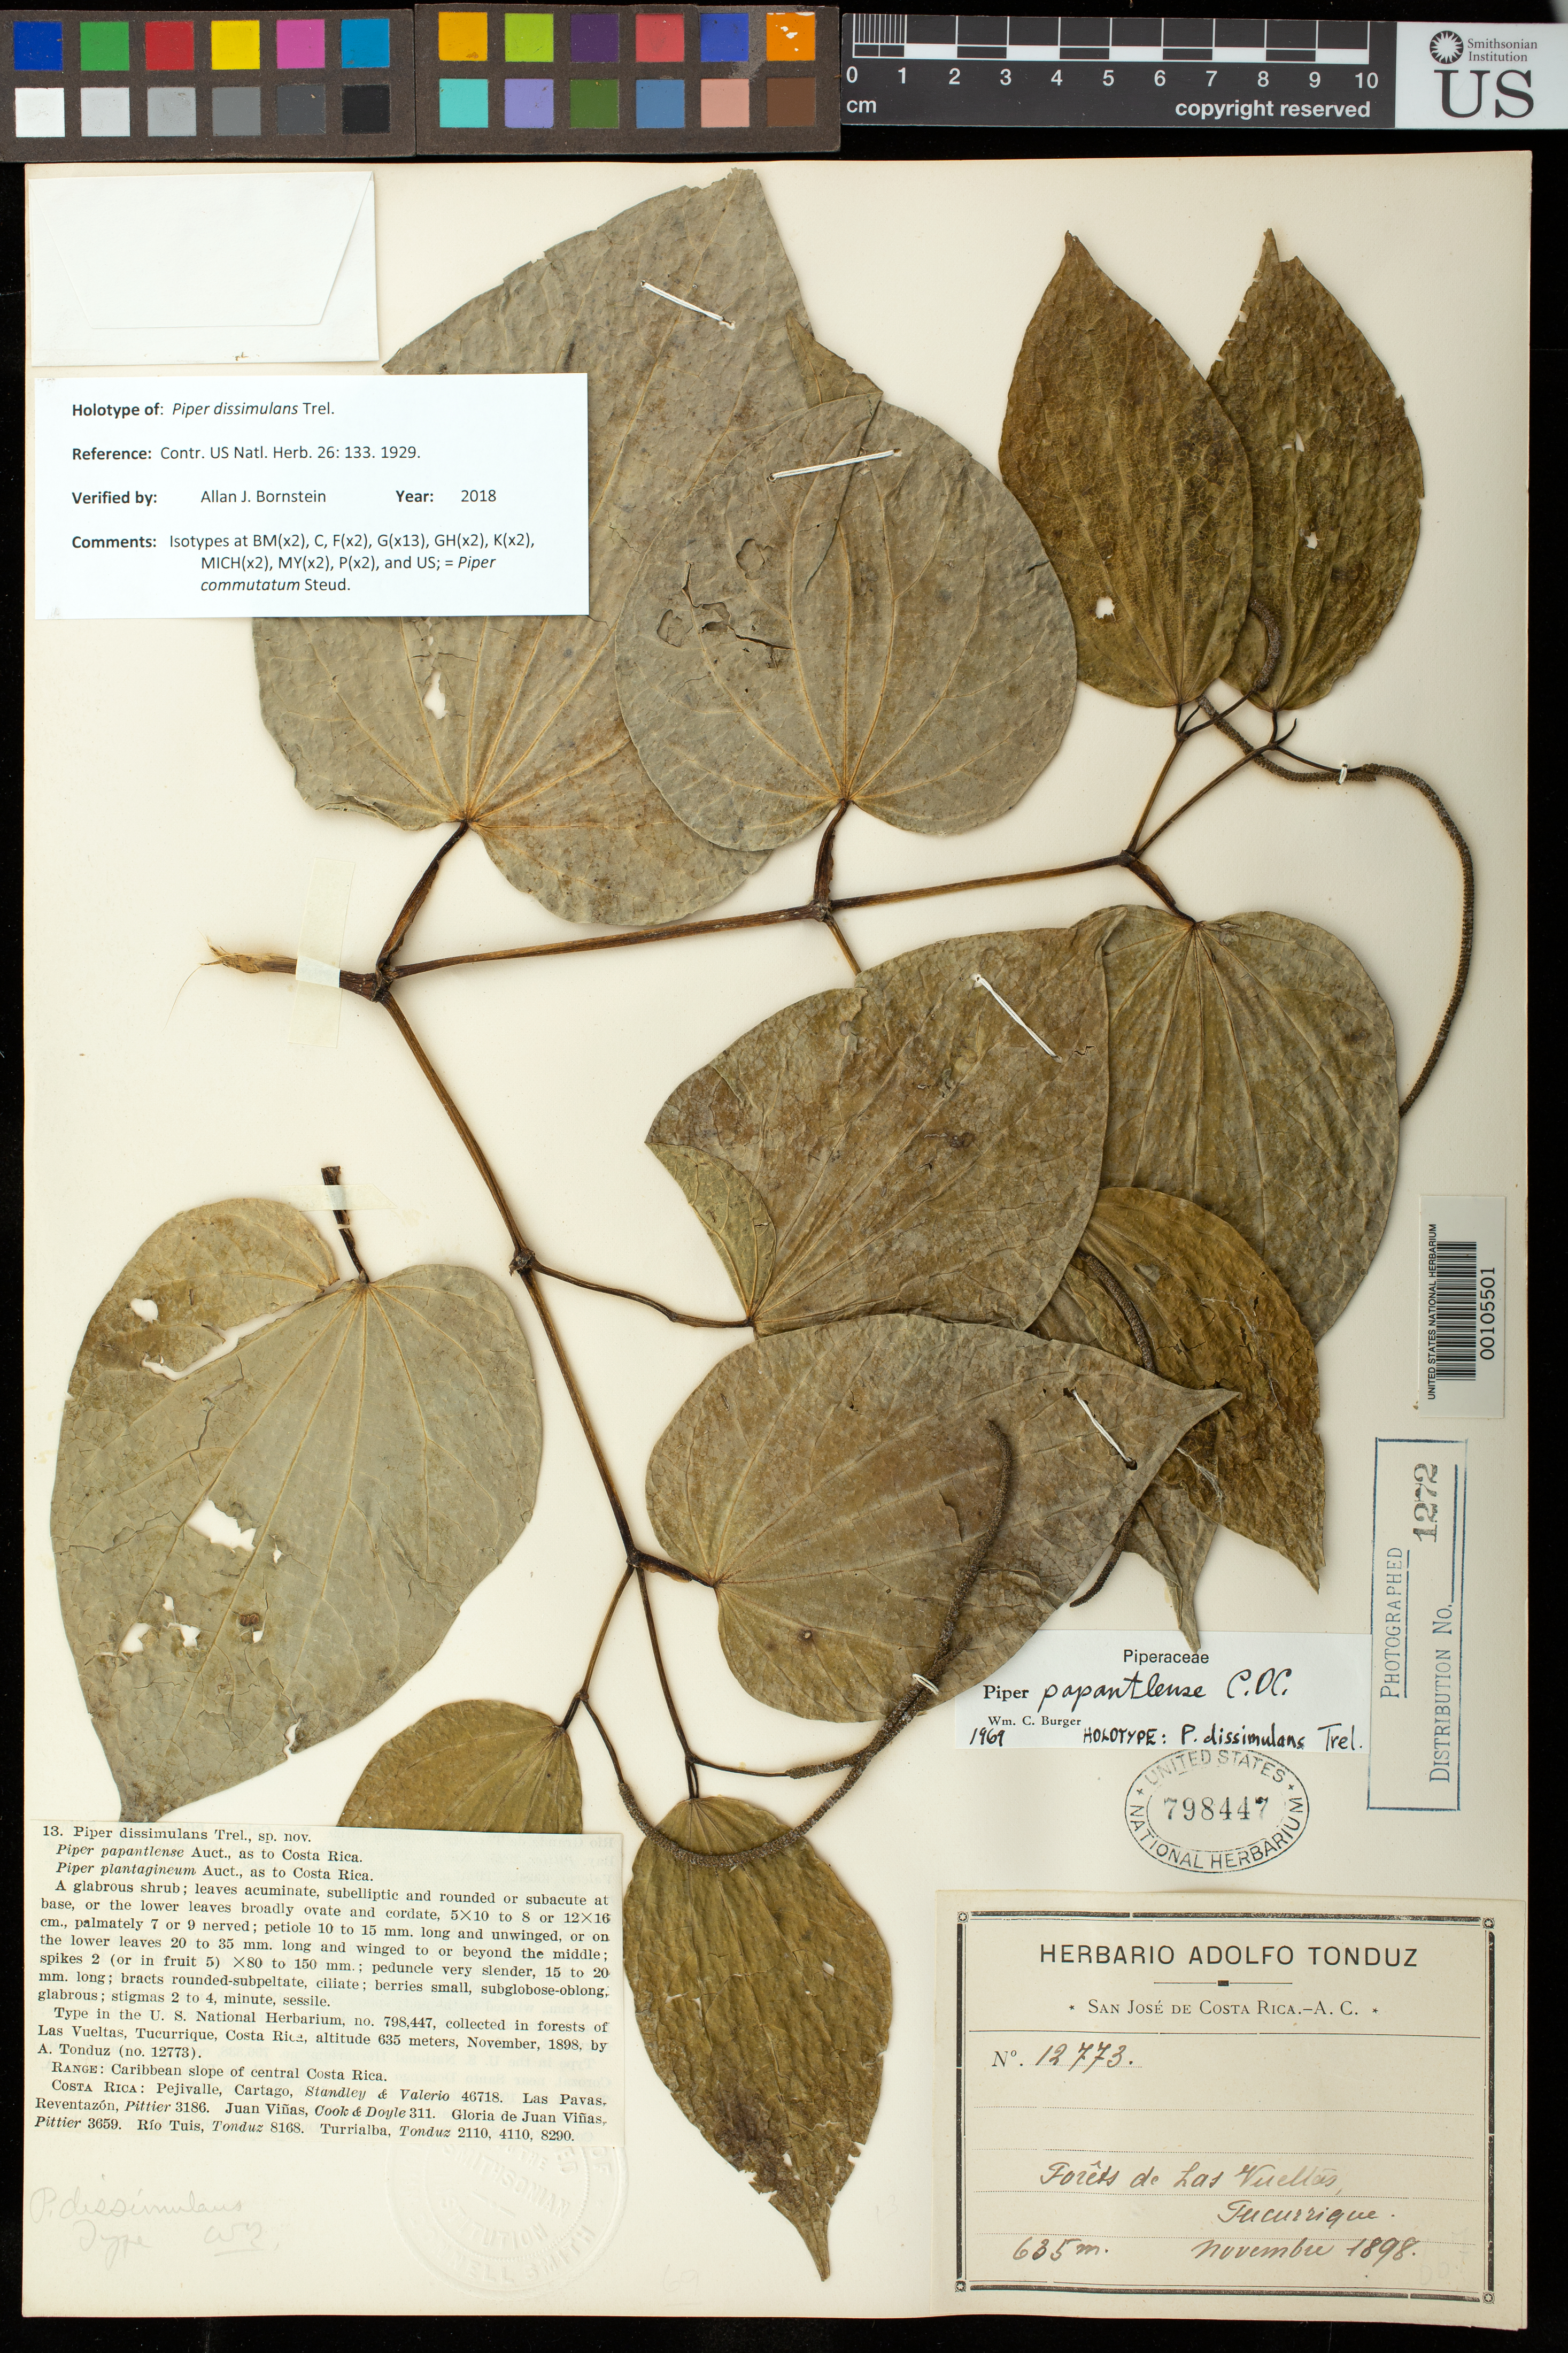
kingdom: Plantae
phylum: Tracheophyta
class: Magnoliopsida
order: Piperales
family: Piperaceae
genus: Piper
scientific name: Piper dissimulans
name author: Trel.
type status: Holotype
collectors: A. Tonduz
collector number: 12773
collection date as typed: Nov 1898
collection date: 1898-11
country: Costa Rica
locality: Las Vueltas, Tucurrique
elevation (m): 635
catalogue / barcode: US 798447